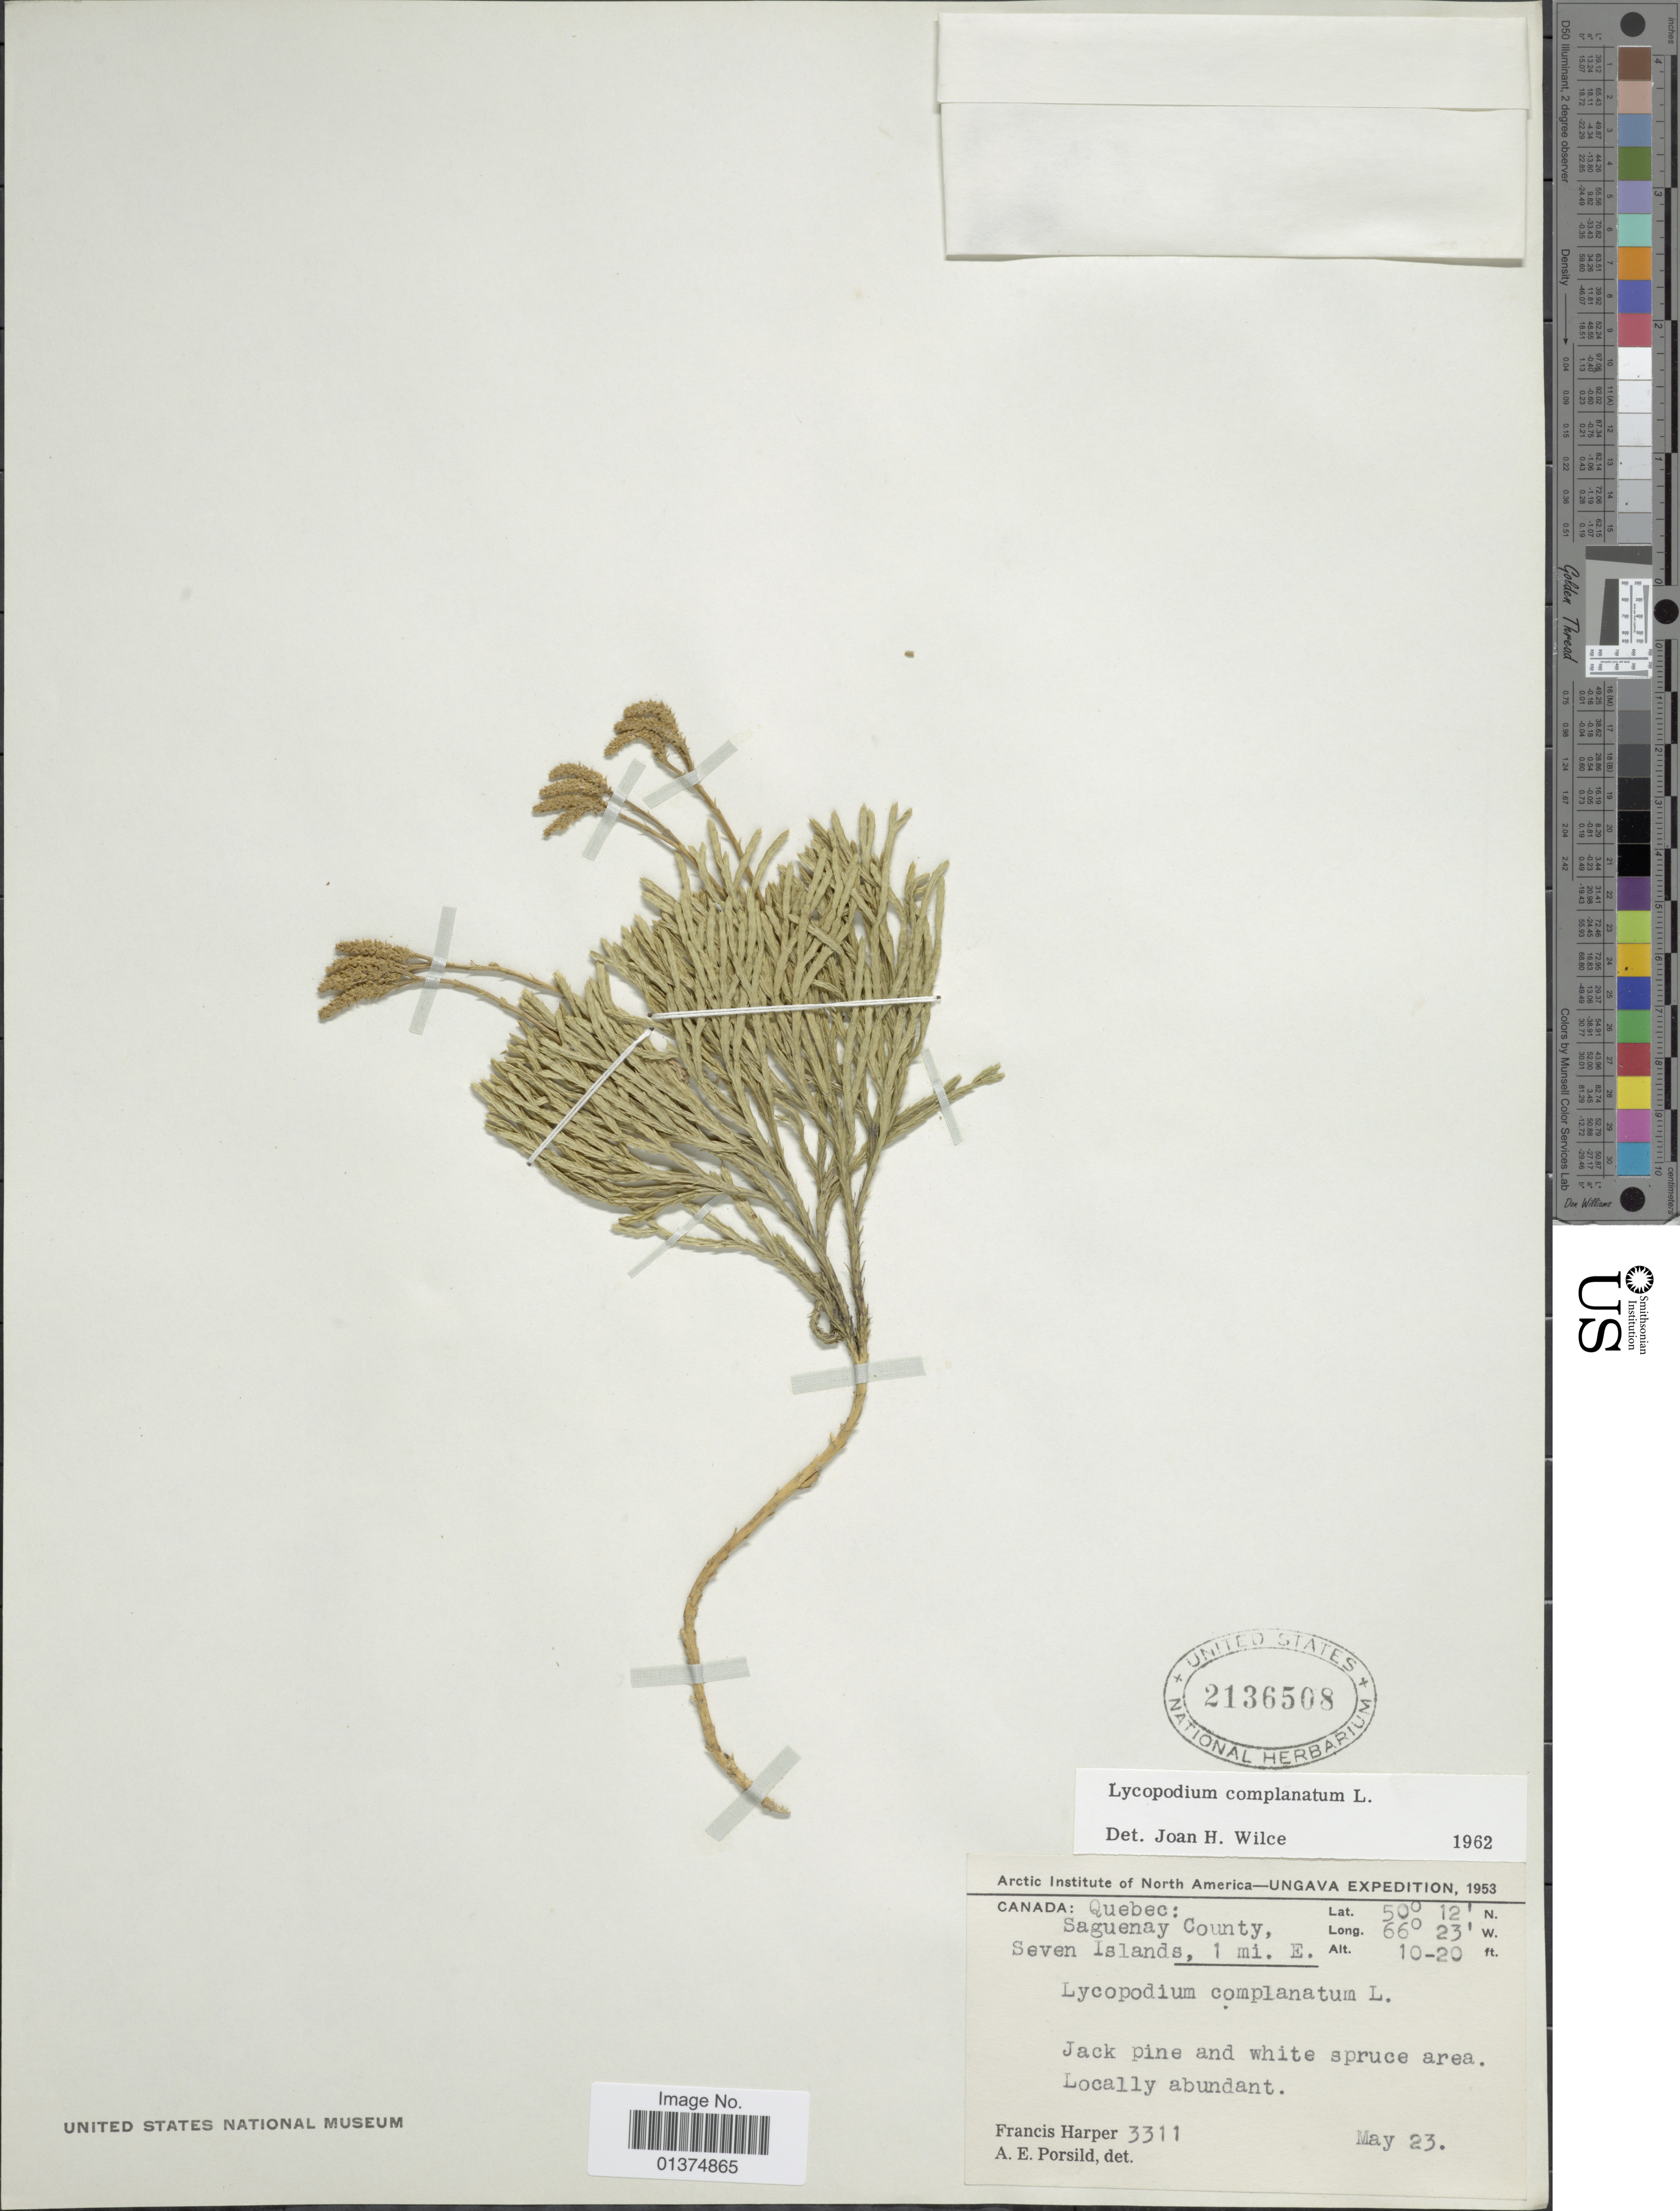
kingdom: Plantae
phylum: Tracheophyta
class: Lycopodiopsida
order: Lycopodiales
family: Lycopodiaceae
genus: Diphasiastrum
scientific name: Diphasiastrum complanatum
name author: (L.) Holub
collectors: F. Harper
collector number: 3311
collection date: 1953-05-23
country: Canada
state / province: Quebec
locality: Saguenay County,Seven Islands, 1 mi. E.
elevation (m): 3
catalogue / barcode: US 2136508